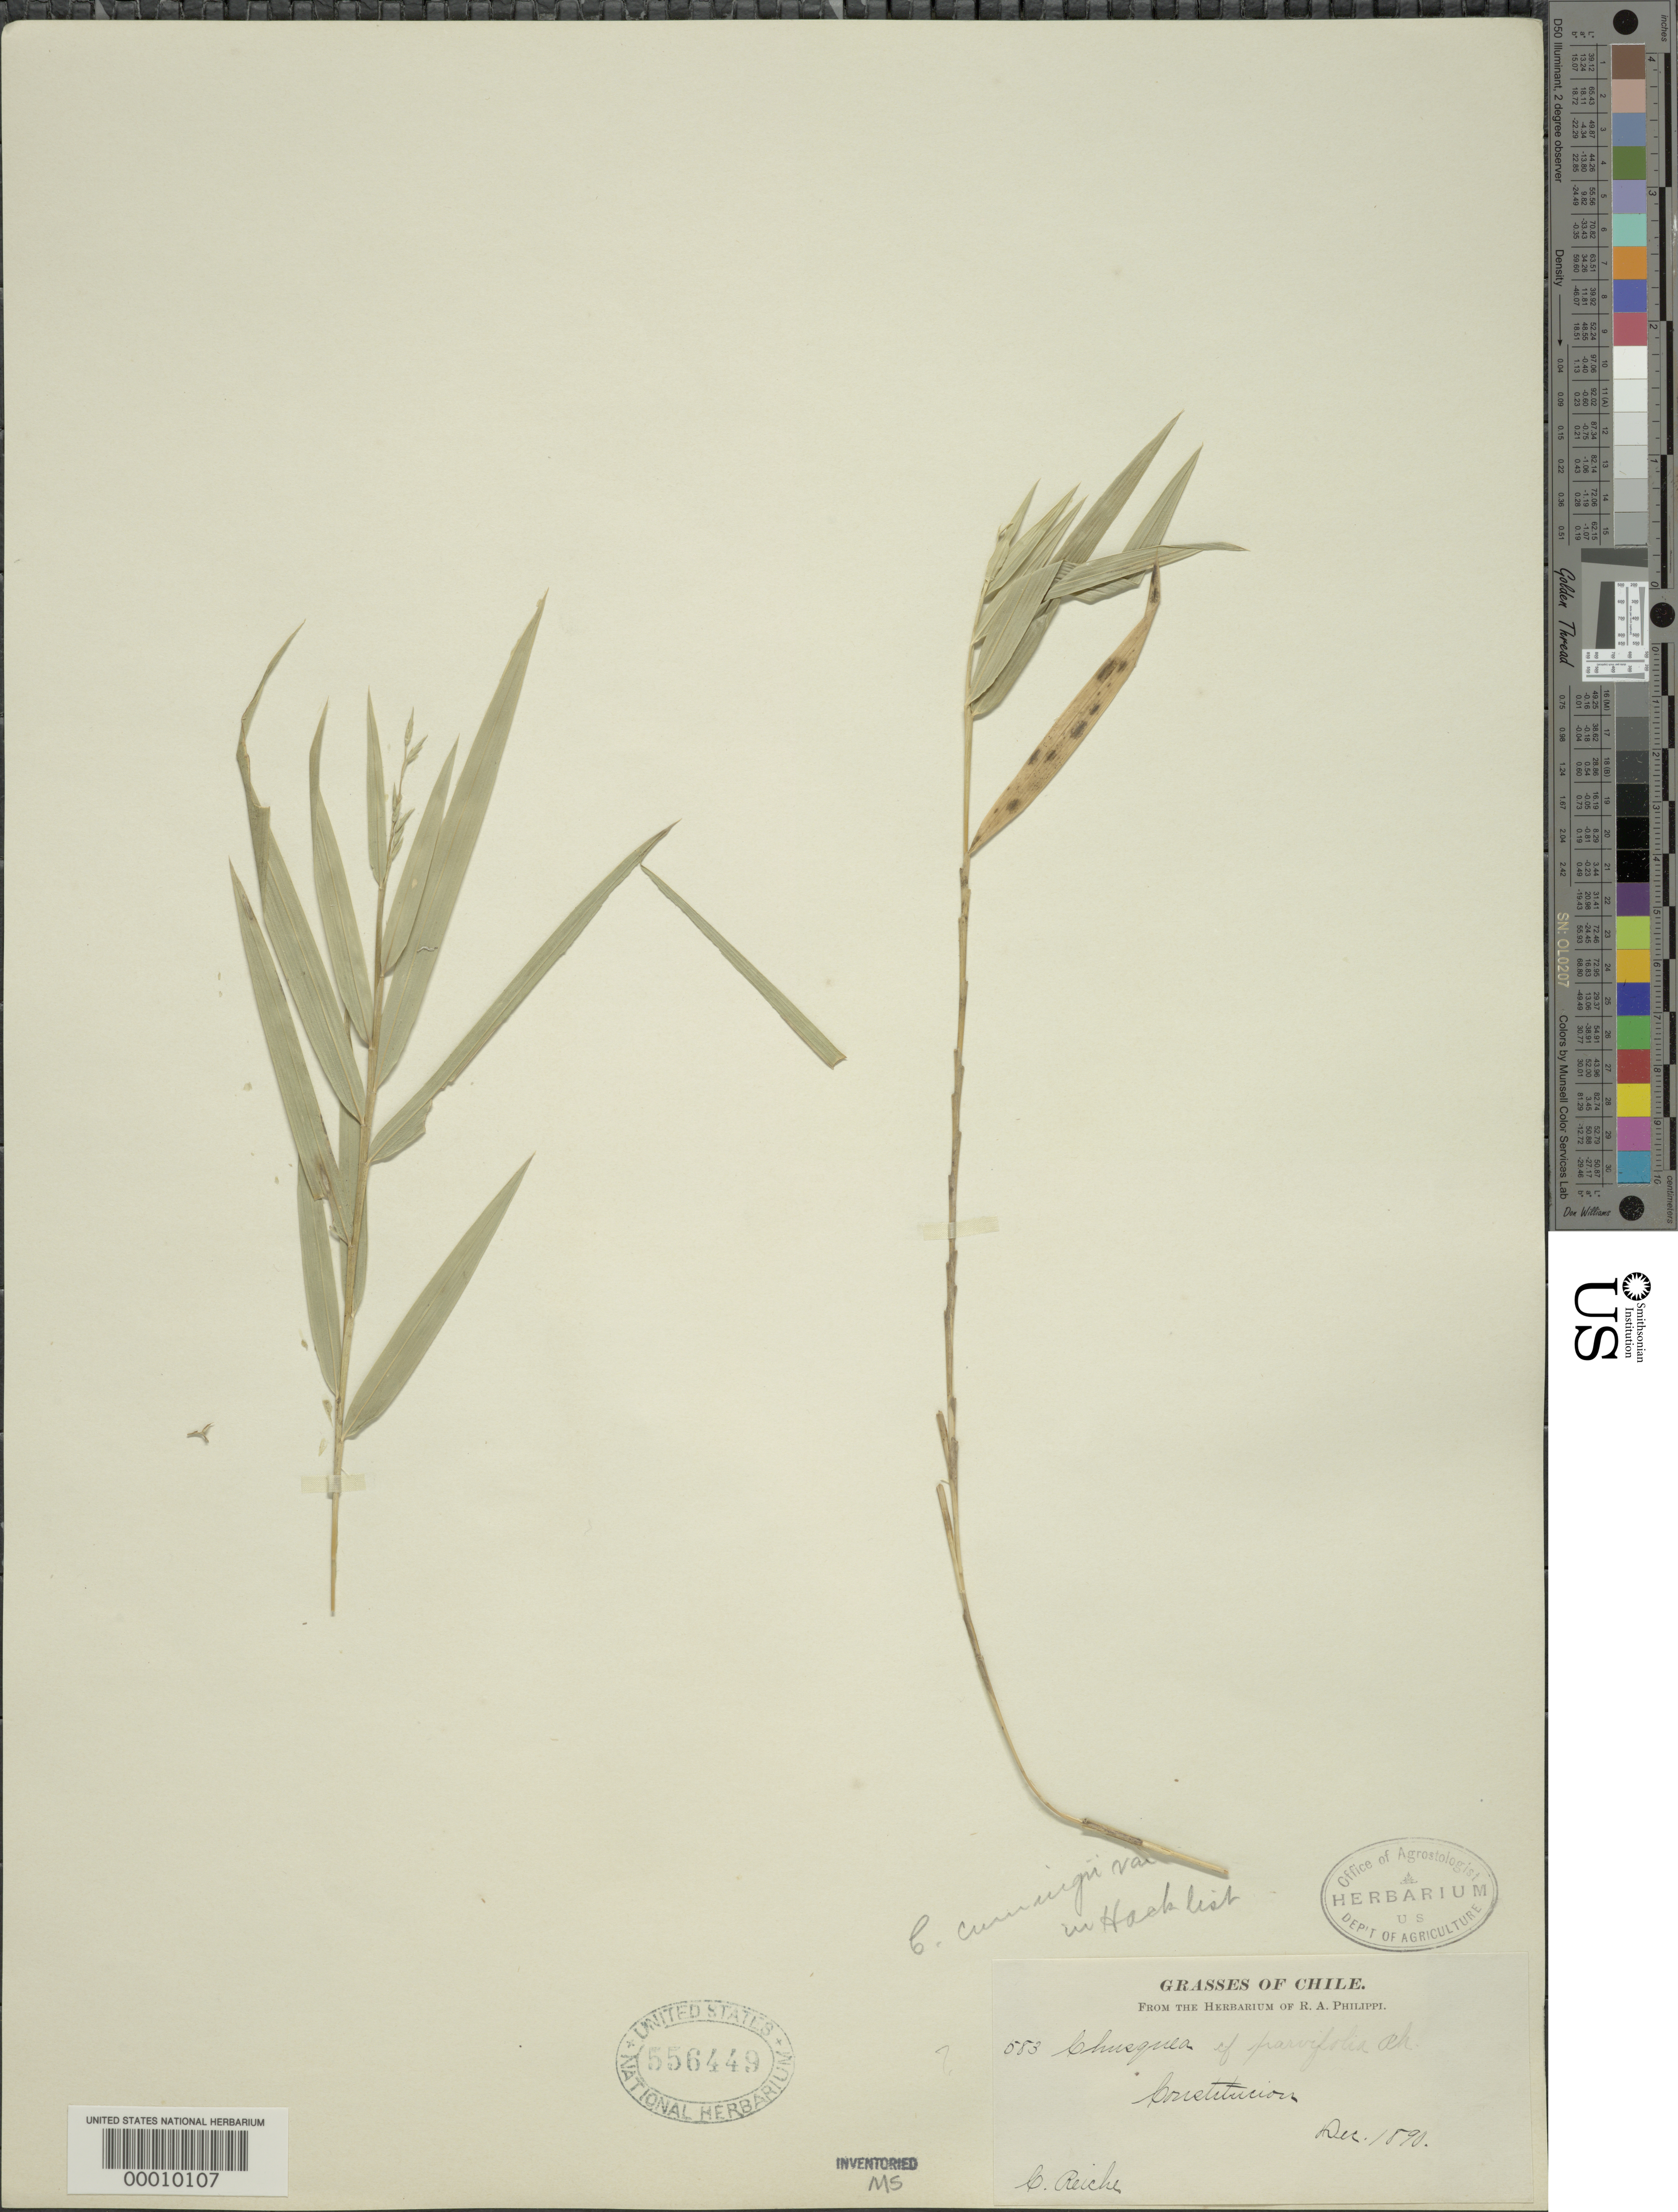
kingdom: Plantae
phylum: Tracheophyta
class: Liliopsida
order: Poales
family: Poaceae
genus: Chusquea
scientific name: Chusquea cumingii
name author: Nees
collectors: K. F. Reiche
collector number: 583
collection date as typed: Dec 1890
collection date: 1890-12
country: Chile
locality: Constitucion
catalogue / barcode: US 556449